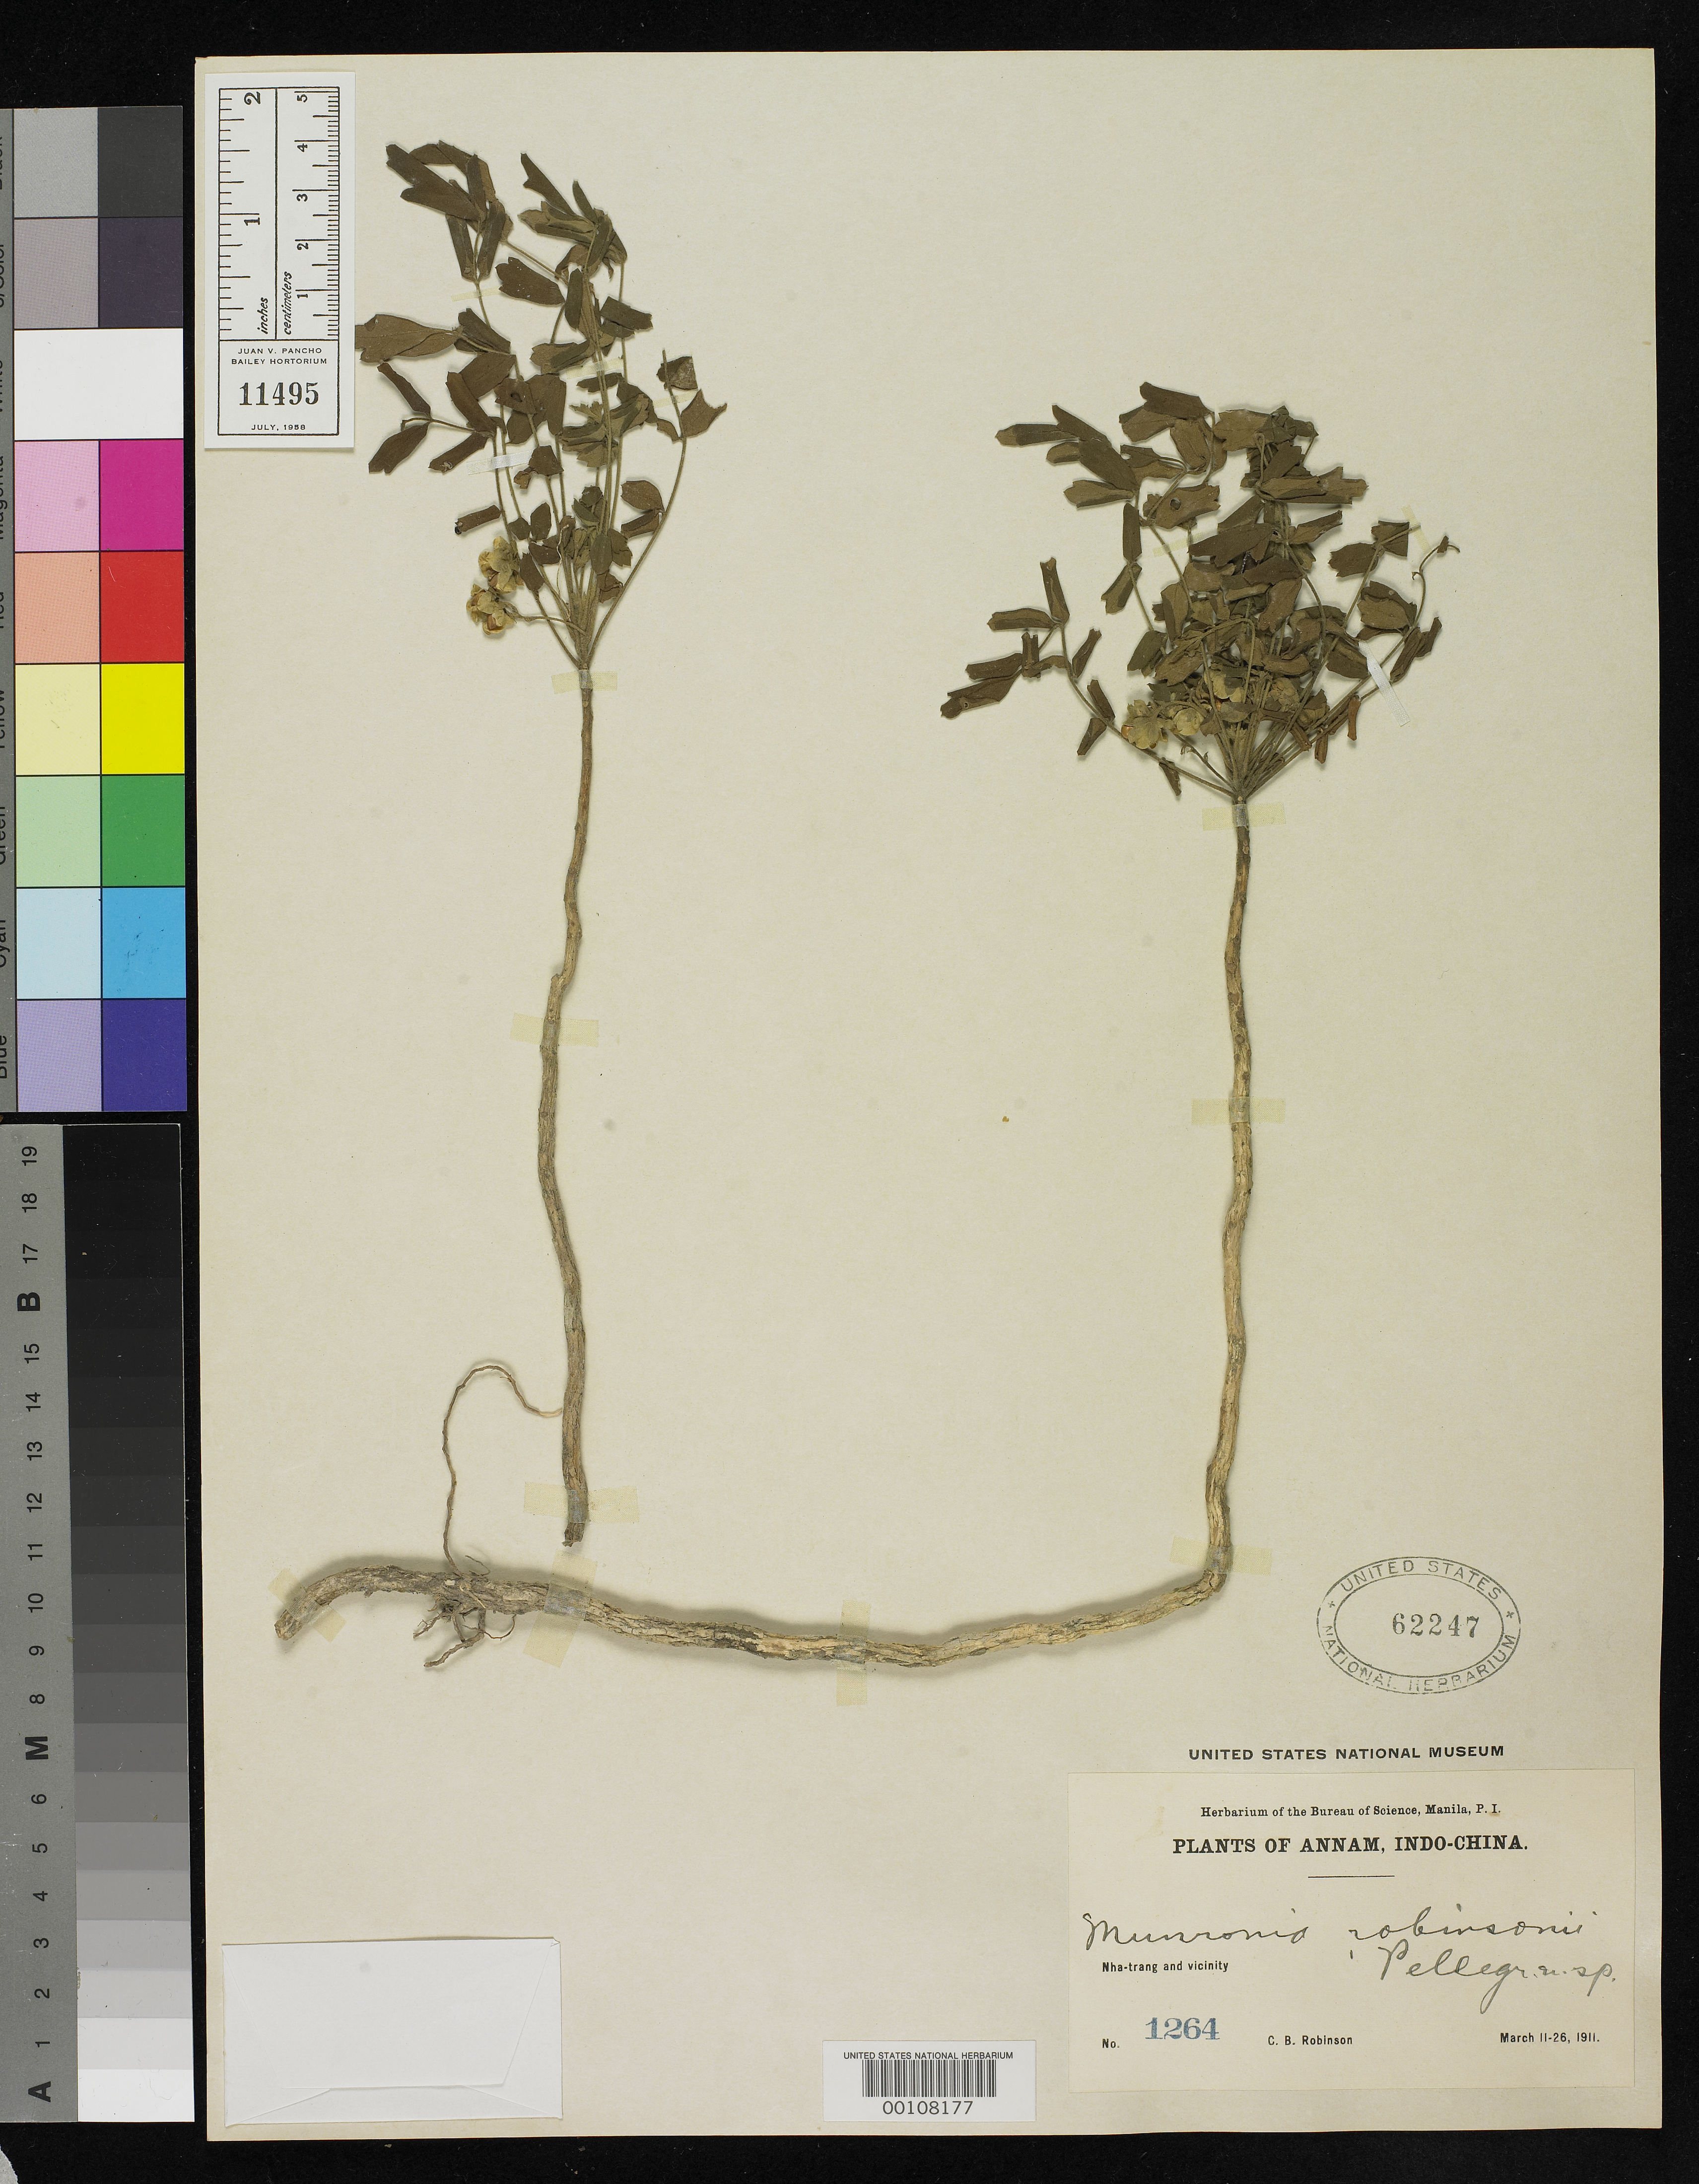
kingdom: Plantae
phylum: Tracheophyta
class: Magnoliopsida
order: Sapindales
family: Meliaceae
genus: Munronia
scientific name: Munronia robinsonii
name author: Pellegr.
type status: Type Fragment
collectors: C. Robinson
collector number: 1264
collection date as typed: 11 Mar 1911 to 26 Mar 1911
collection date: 1911-03-11/1911-03-26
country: Vietnam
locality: Nha-trang.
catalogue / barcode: US 62247